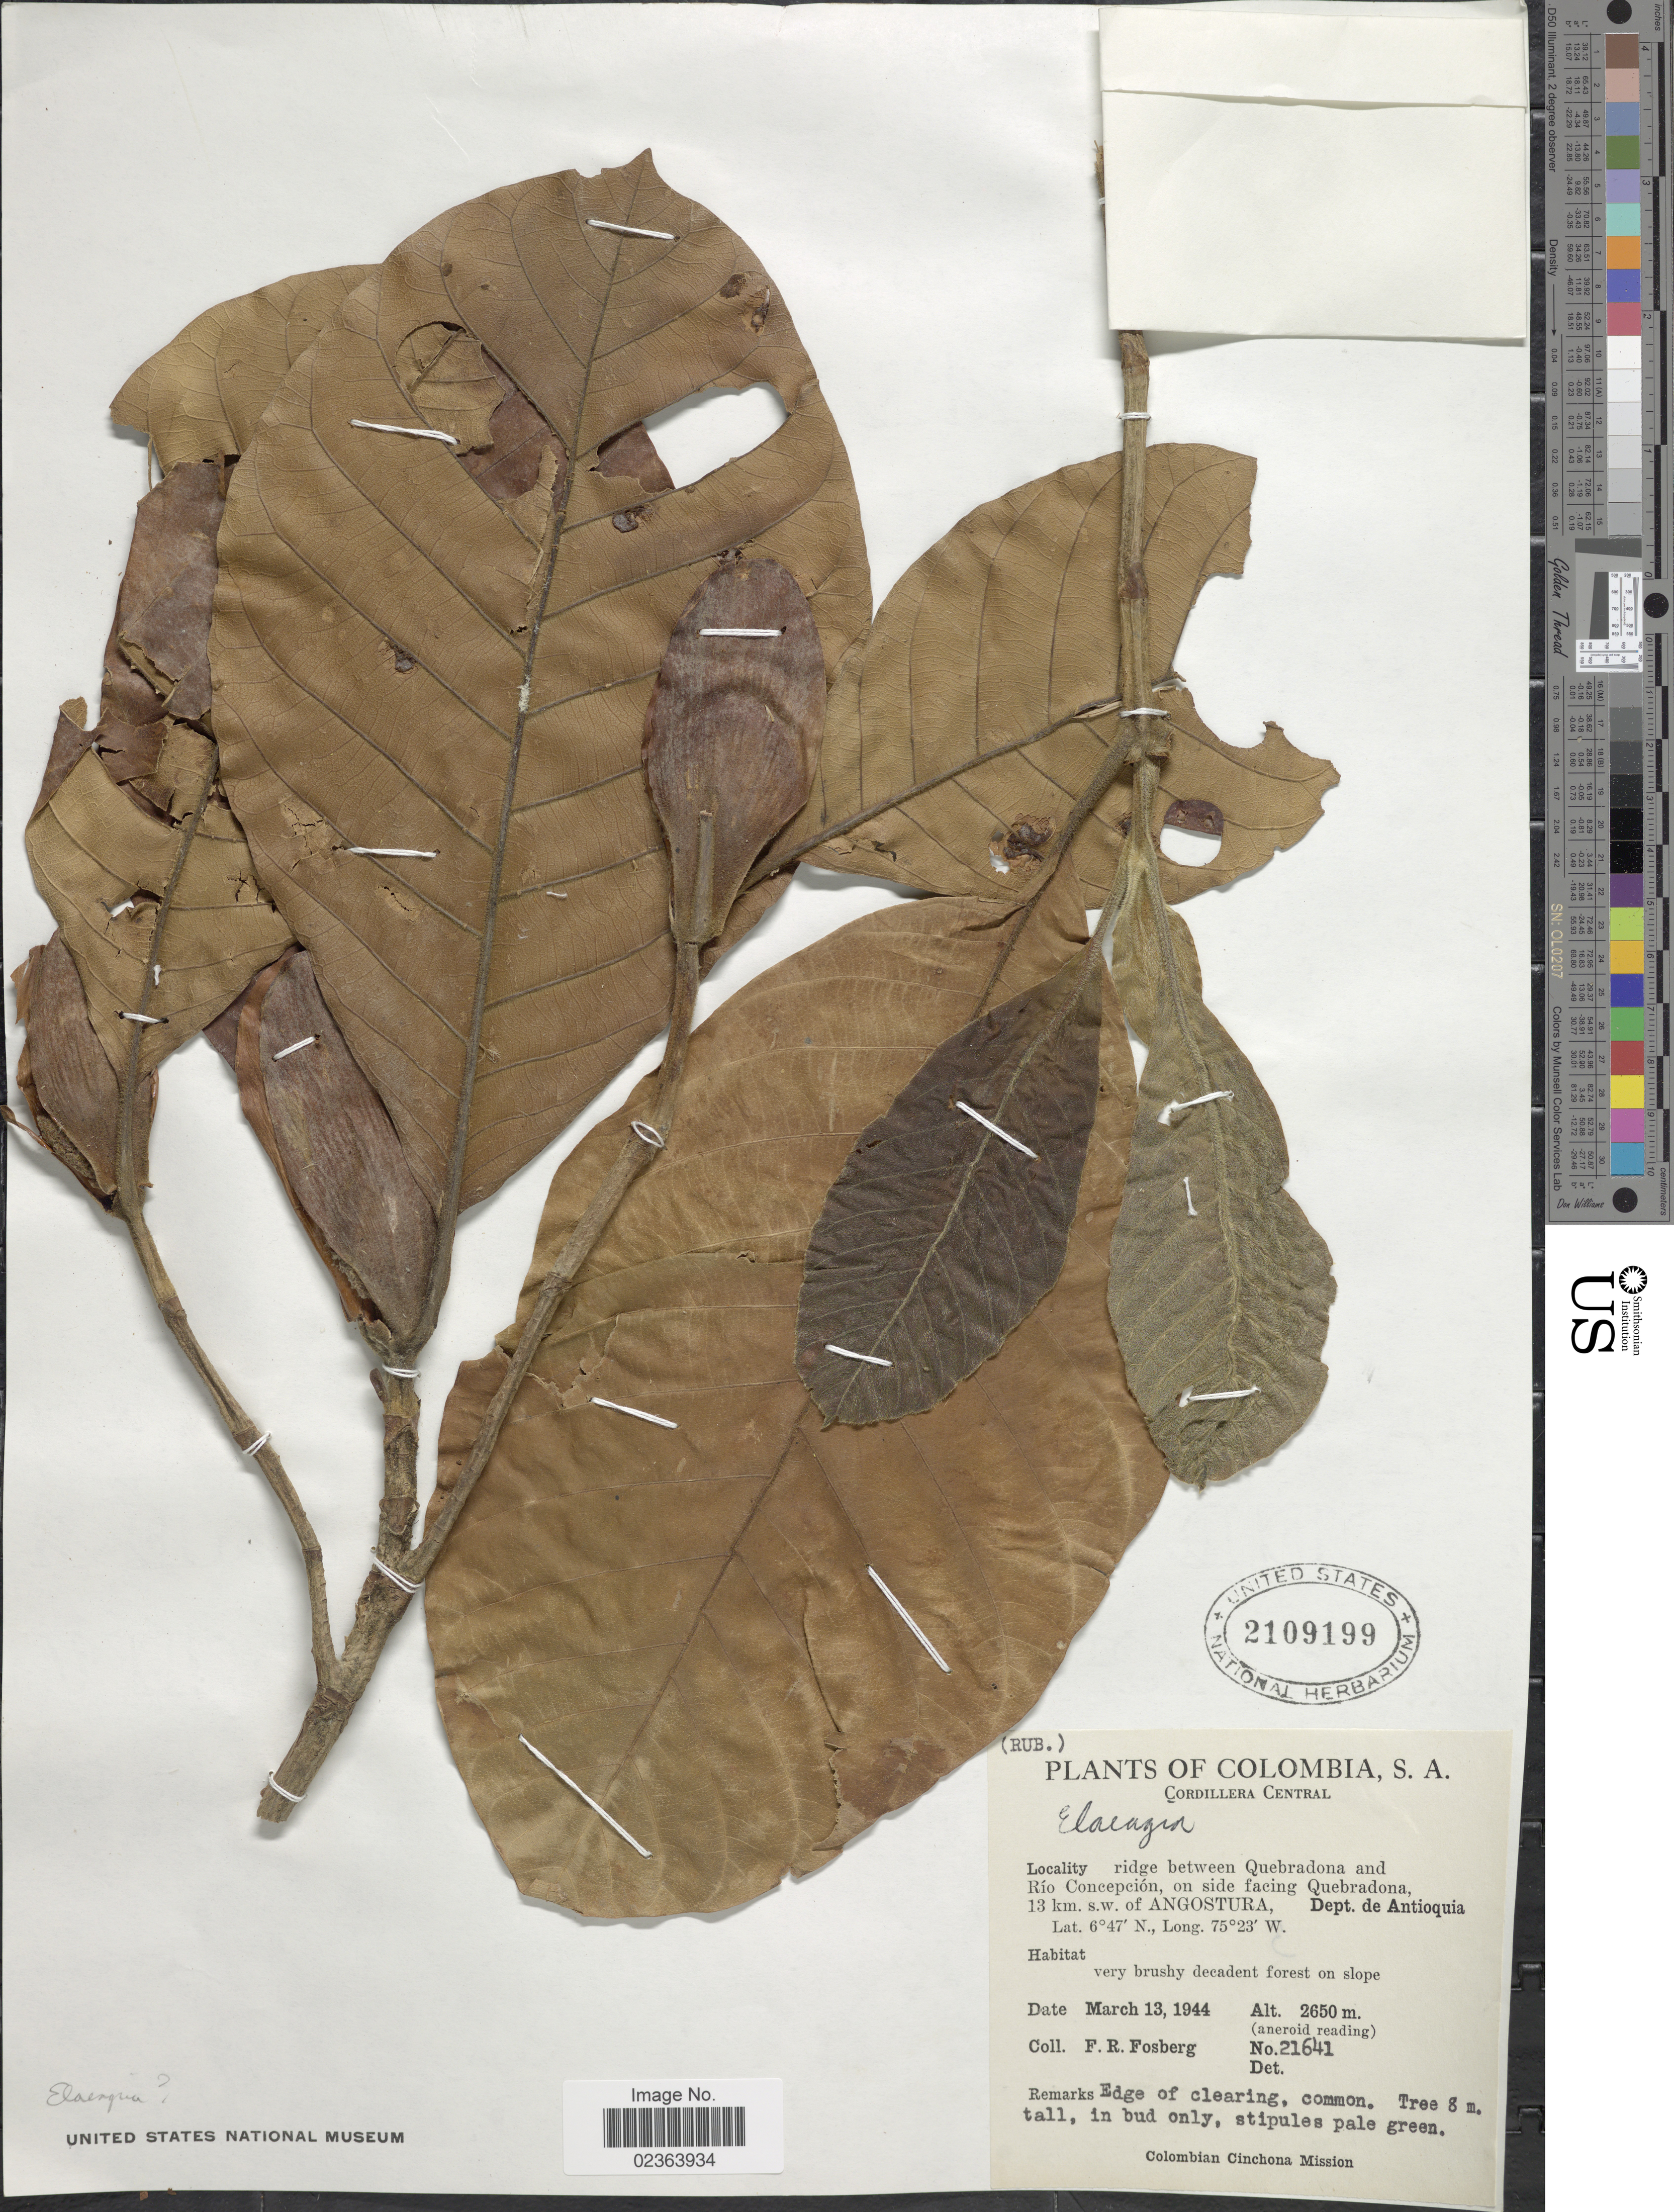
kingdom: Plantae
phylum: Tracheophyta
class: Magnoliopsida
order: Gentianales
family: Rubiaceae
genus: Elaeagia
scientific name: Elaeagia sp.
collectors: F. R. Fosberg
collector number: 21641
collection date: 1944-03-13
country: Colombia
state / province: Antioquia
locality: Cordillera Central, Ridge between Quebradona and Rio Concepcion, on side facing Quebradona, 13 km. s.w. of Angostura, Dept. de Antioquia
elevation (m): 2650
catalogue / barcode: US 2109199